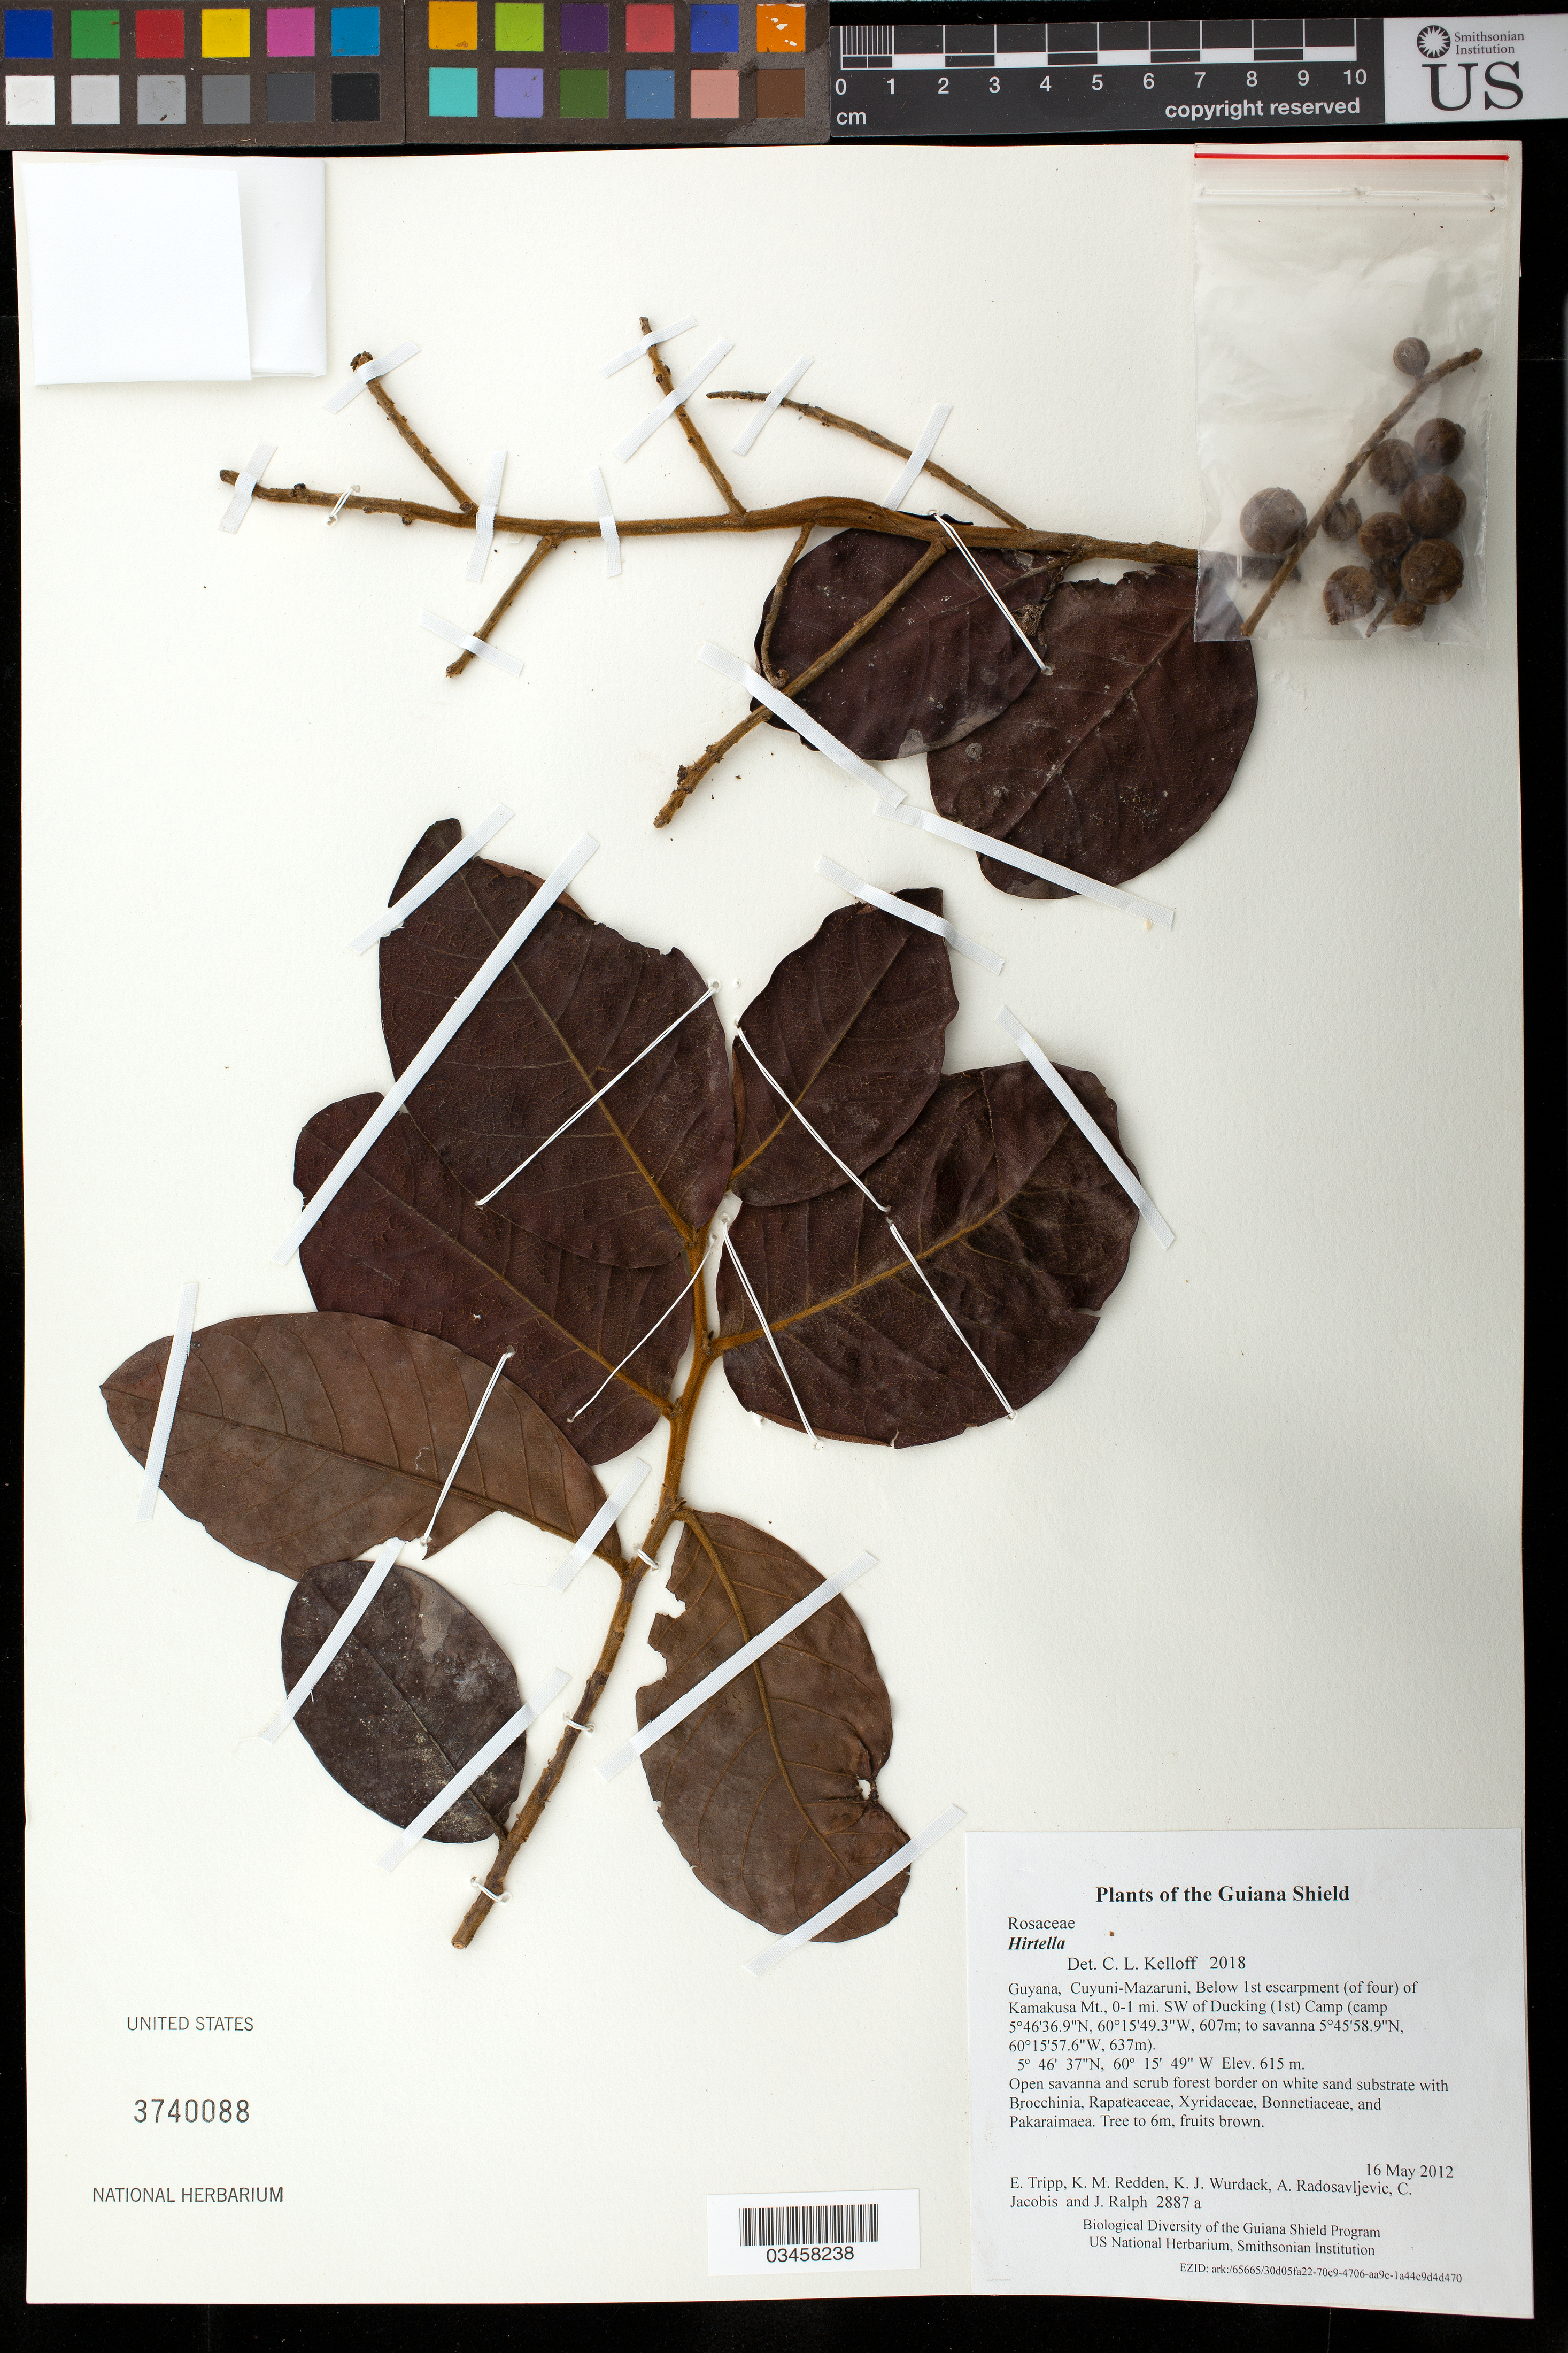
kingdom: Plantae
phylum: Tracheophyta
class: Magnoliopsida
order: Malpighiales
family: Chrysobalanaceae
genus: Hirtella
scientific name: Hirtella sp.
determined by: Kelloff, C. L.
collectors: E. Tripp, K. M. Redden, K. Wurdack, A. Radosavljevic, C. Jacobis & J. Ralph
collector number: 2887 a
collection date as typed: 16 May 2012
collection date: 2012-05-16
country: Guyana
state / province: Cuyuni-Mazaruni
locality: Below 1st escarpment (of four) of Kamakusa Mt., 0-1 mi. SW of Ducking (1st) Camp (camp 5°46'36.9"N, 60°15'49.3"W, 607m; to savanna 5°45'58.9"N, 60°15'57.6"W, 637m)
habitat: Open savanna and scrub forest border on white sand substrate with Brocchinia, Rapateaceae, Xyridaceae, Bonnetiaceae, and Pakaraimaea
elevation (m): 615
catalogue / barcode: US 3740088